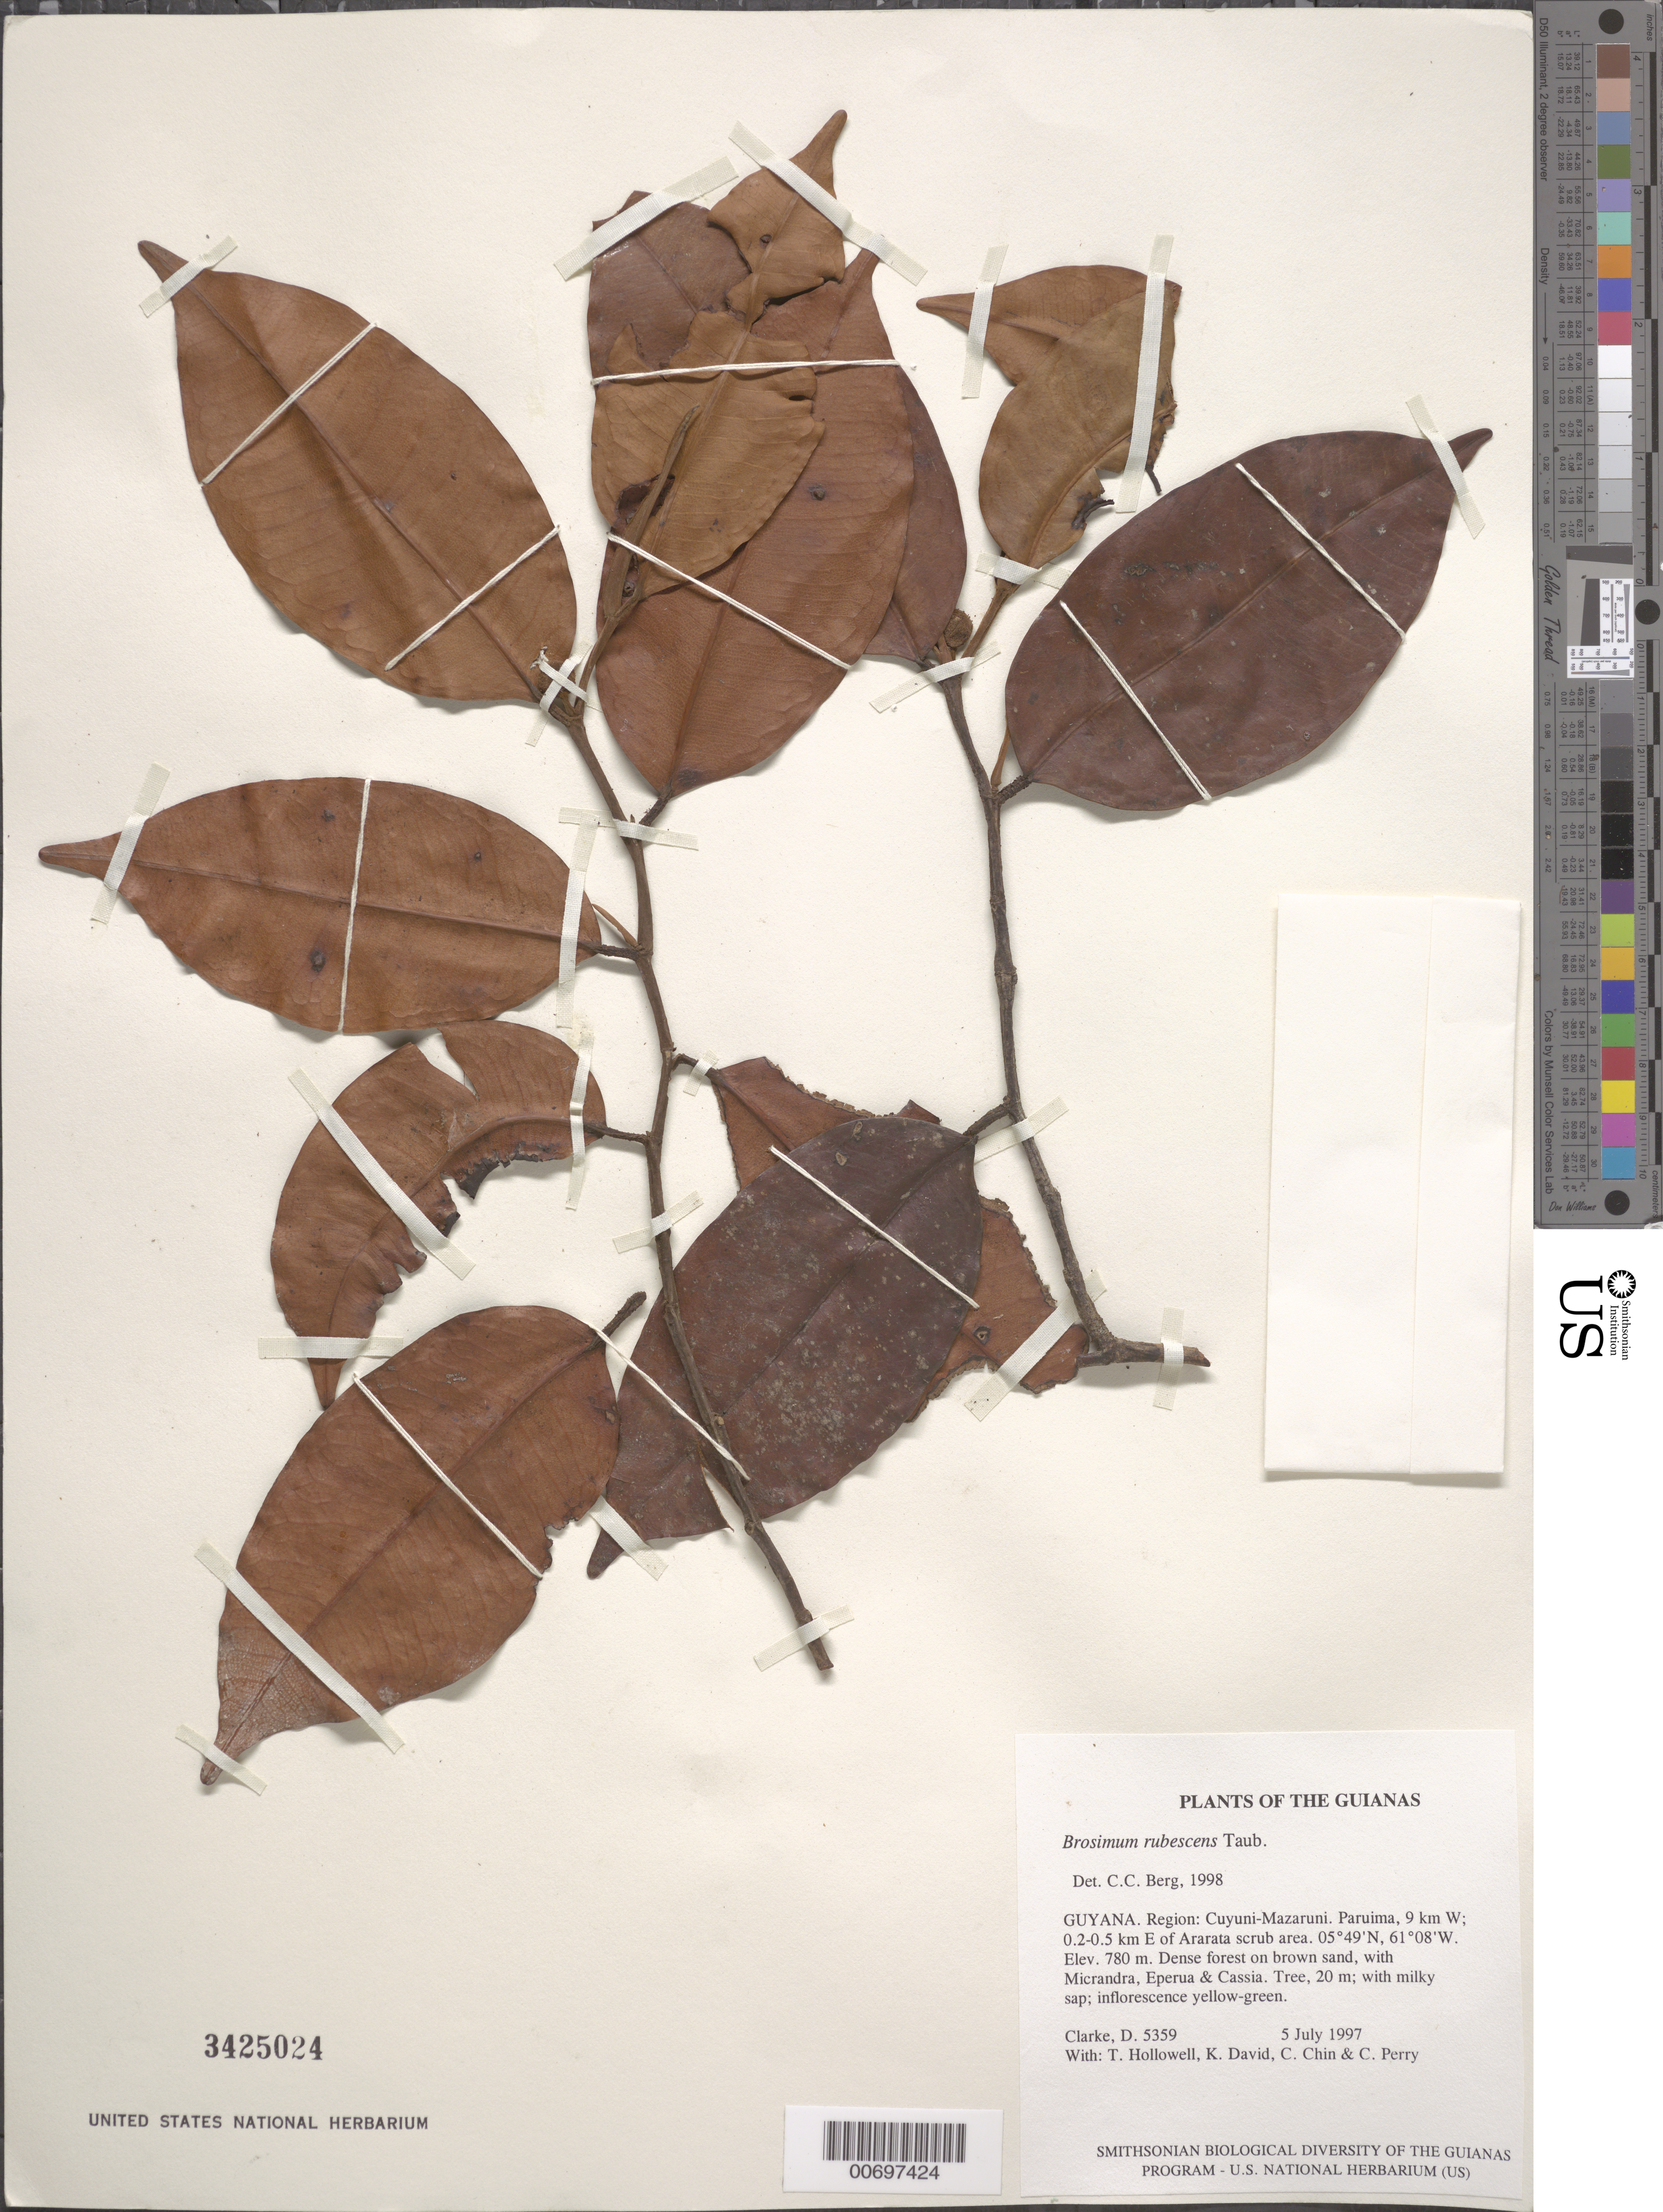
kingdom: Plantae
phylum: Tracheophyta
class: Magnoliopsida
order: Rosales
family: Moraceae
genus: Brosimum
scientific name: Brosimum rubescens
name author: Taub.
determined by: Berg, C. C.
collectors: H. D. Clarke, T. Hollowell, K. David, C. Chin & C. Perry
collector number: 5359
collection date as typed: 5 July 1997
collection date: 1997-07-05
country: Guyana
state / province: Cuyuni-Mazaruni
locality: Paruima, 9 km W; 0.2-0.5 km E of Ararata scrub area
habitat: Dense forest on brown sand, with Micrandra, Eperua & Cassia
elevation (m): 780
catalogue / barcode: US 3425024